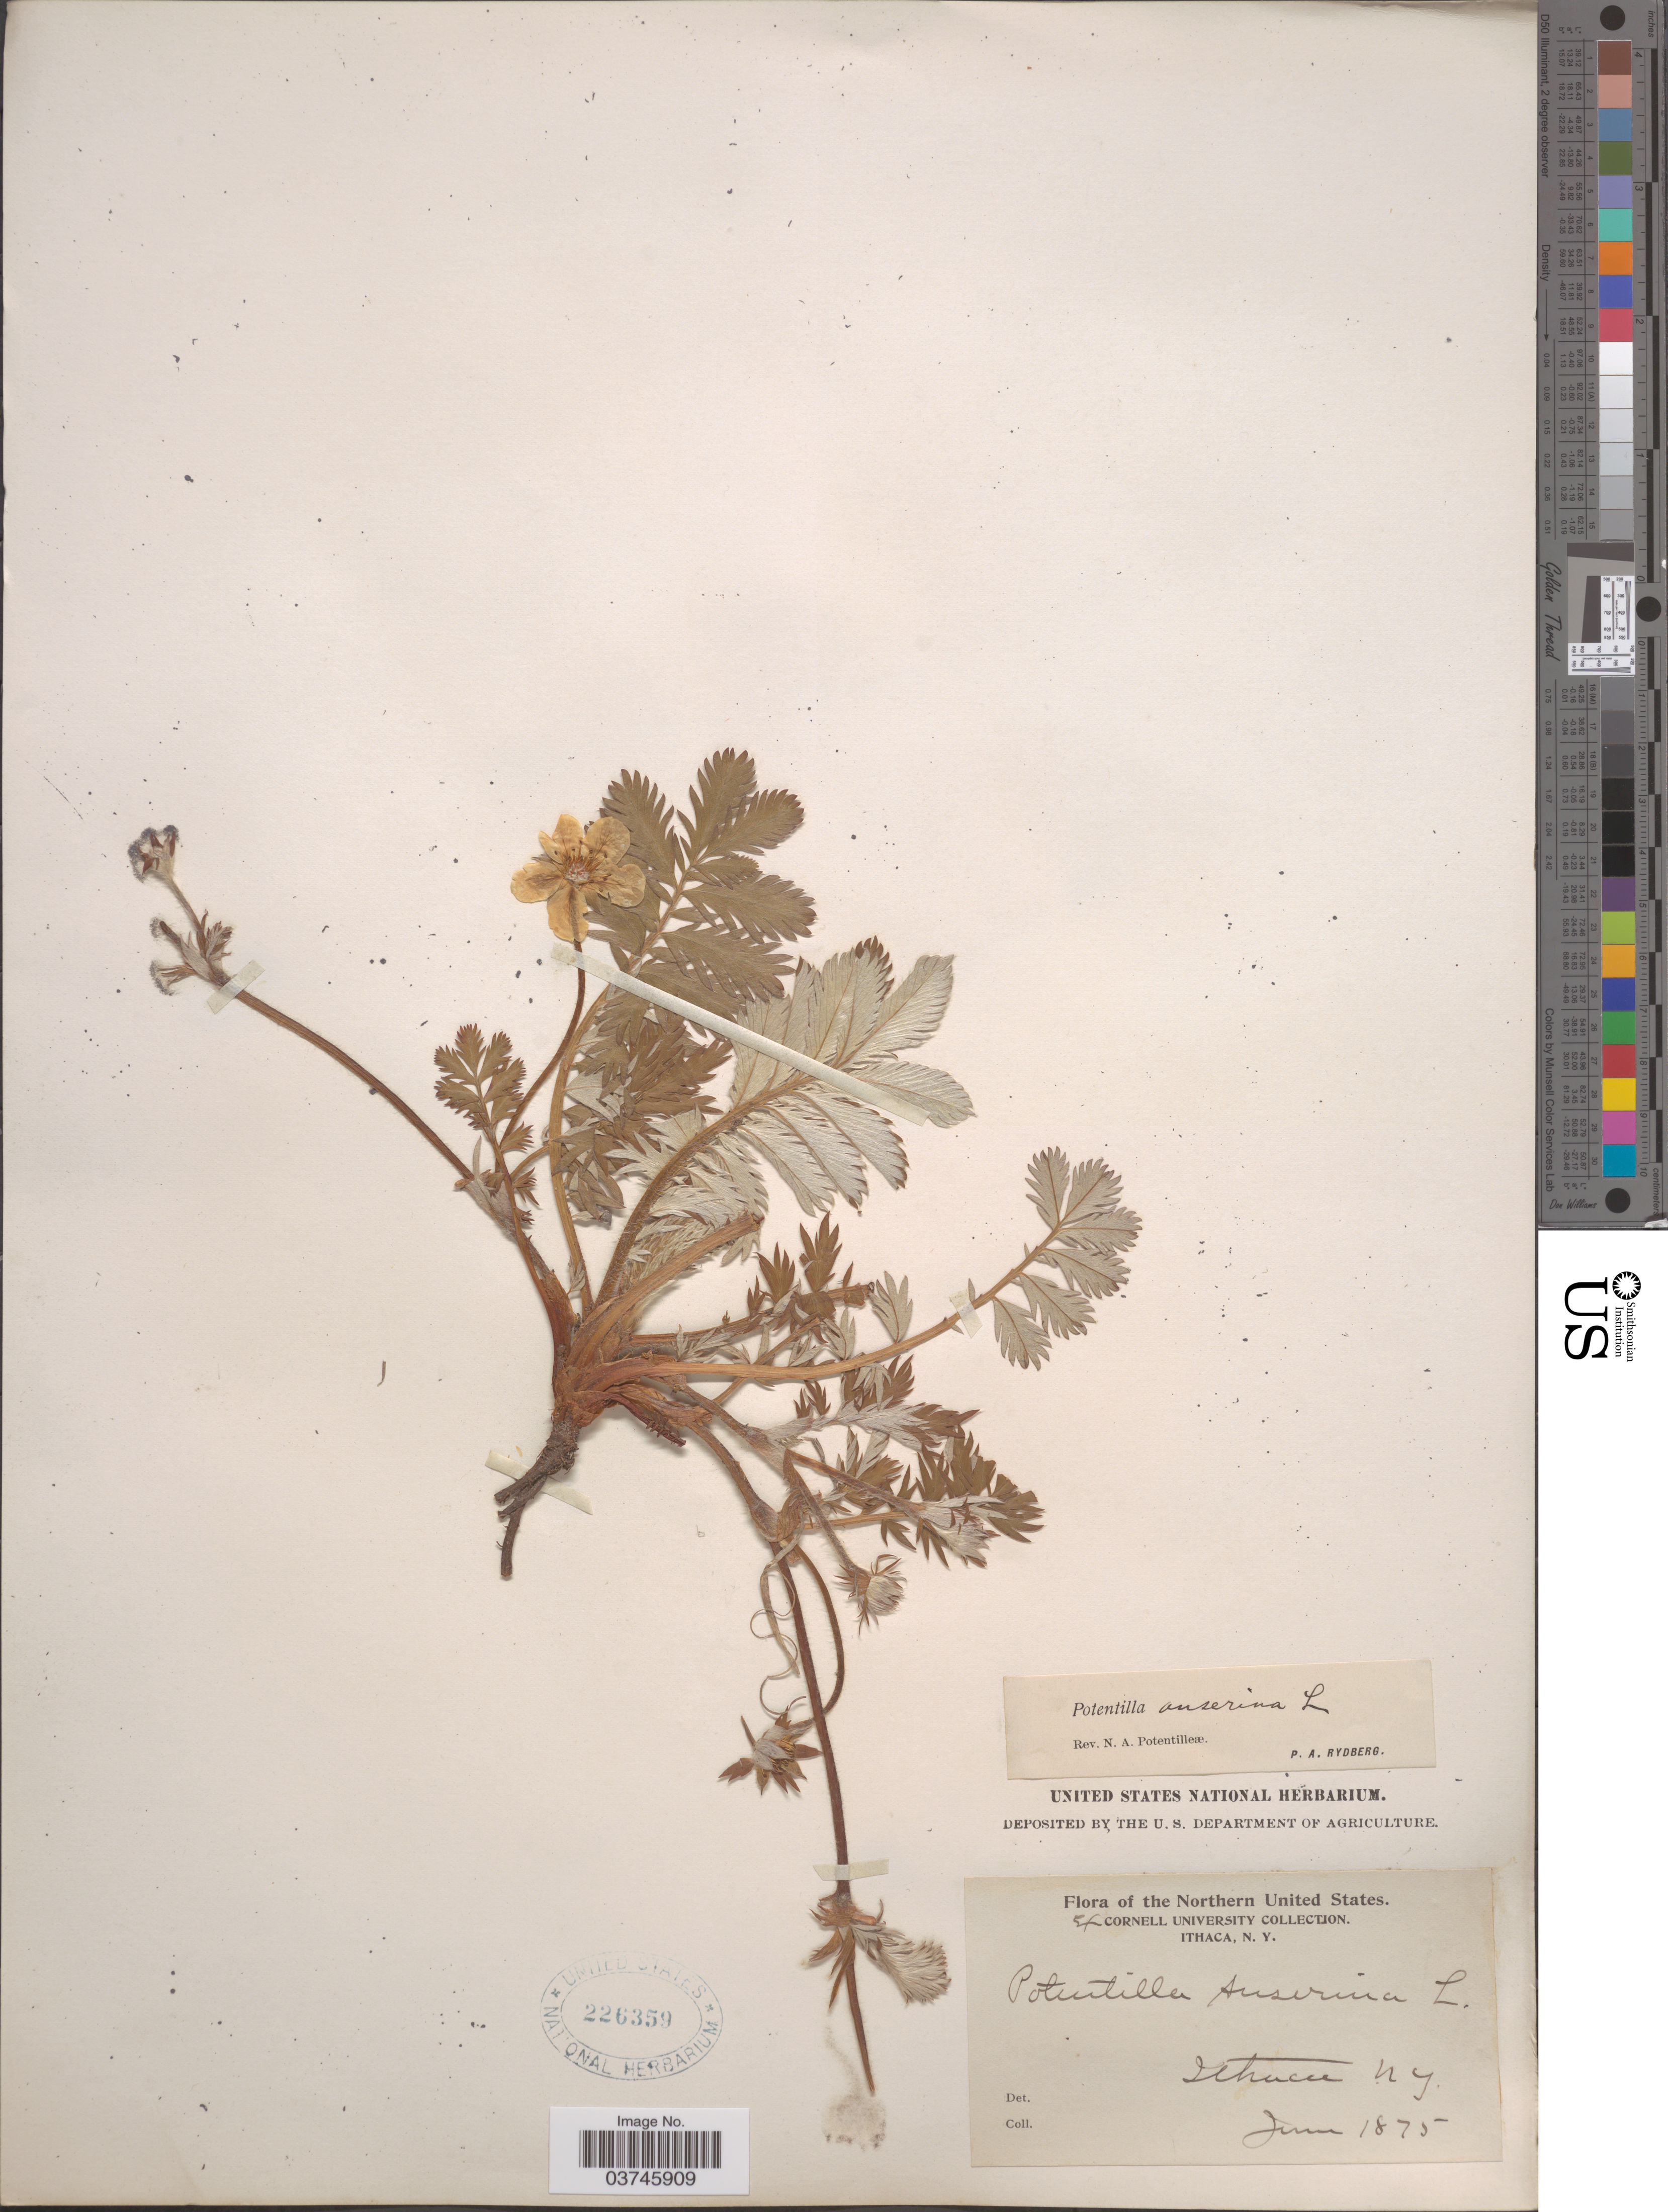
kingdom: Plantae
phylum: Tracheophyta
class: Magnoliopsida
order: Rosales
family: Rosaceae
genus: Argentina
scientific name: Argentina anserina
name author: (L.) Rydb.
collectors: Cornell University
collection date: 1875-06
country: United States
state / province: New York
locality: Northern United States. Ithaca.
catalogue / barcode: US 226359